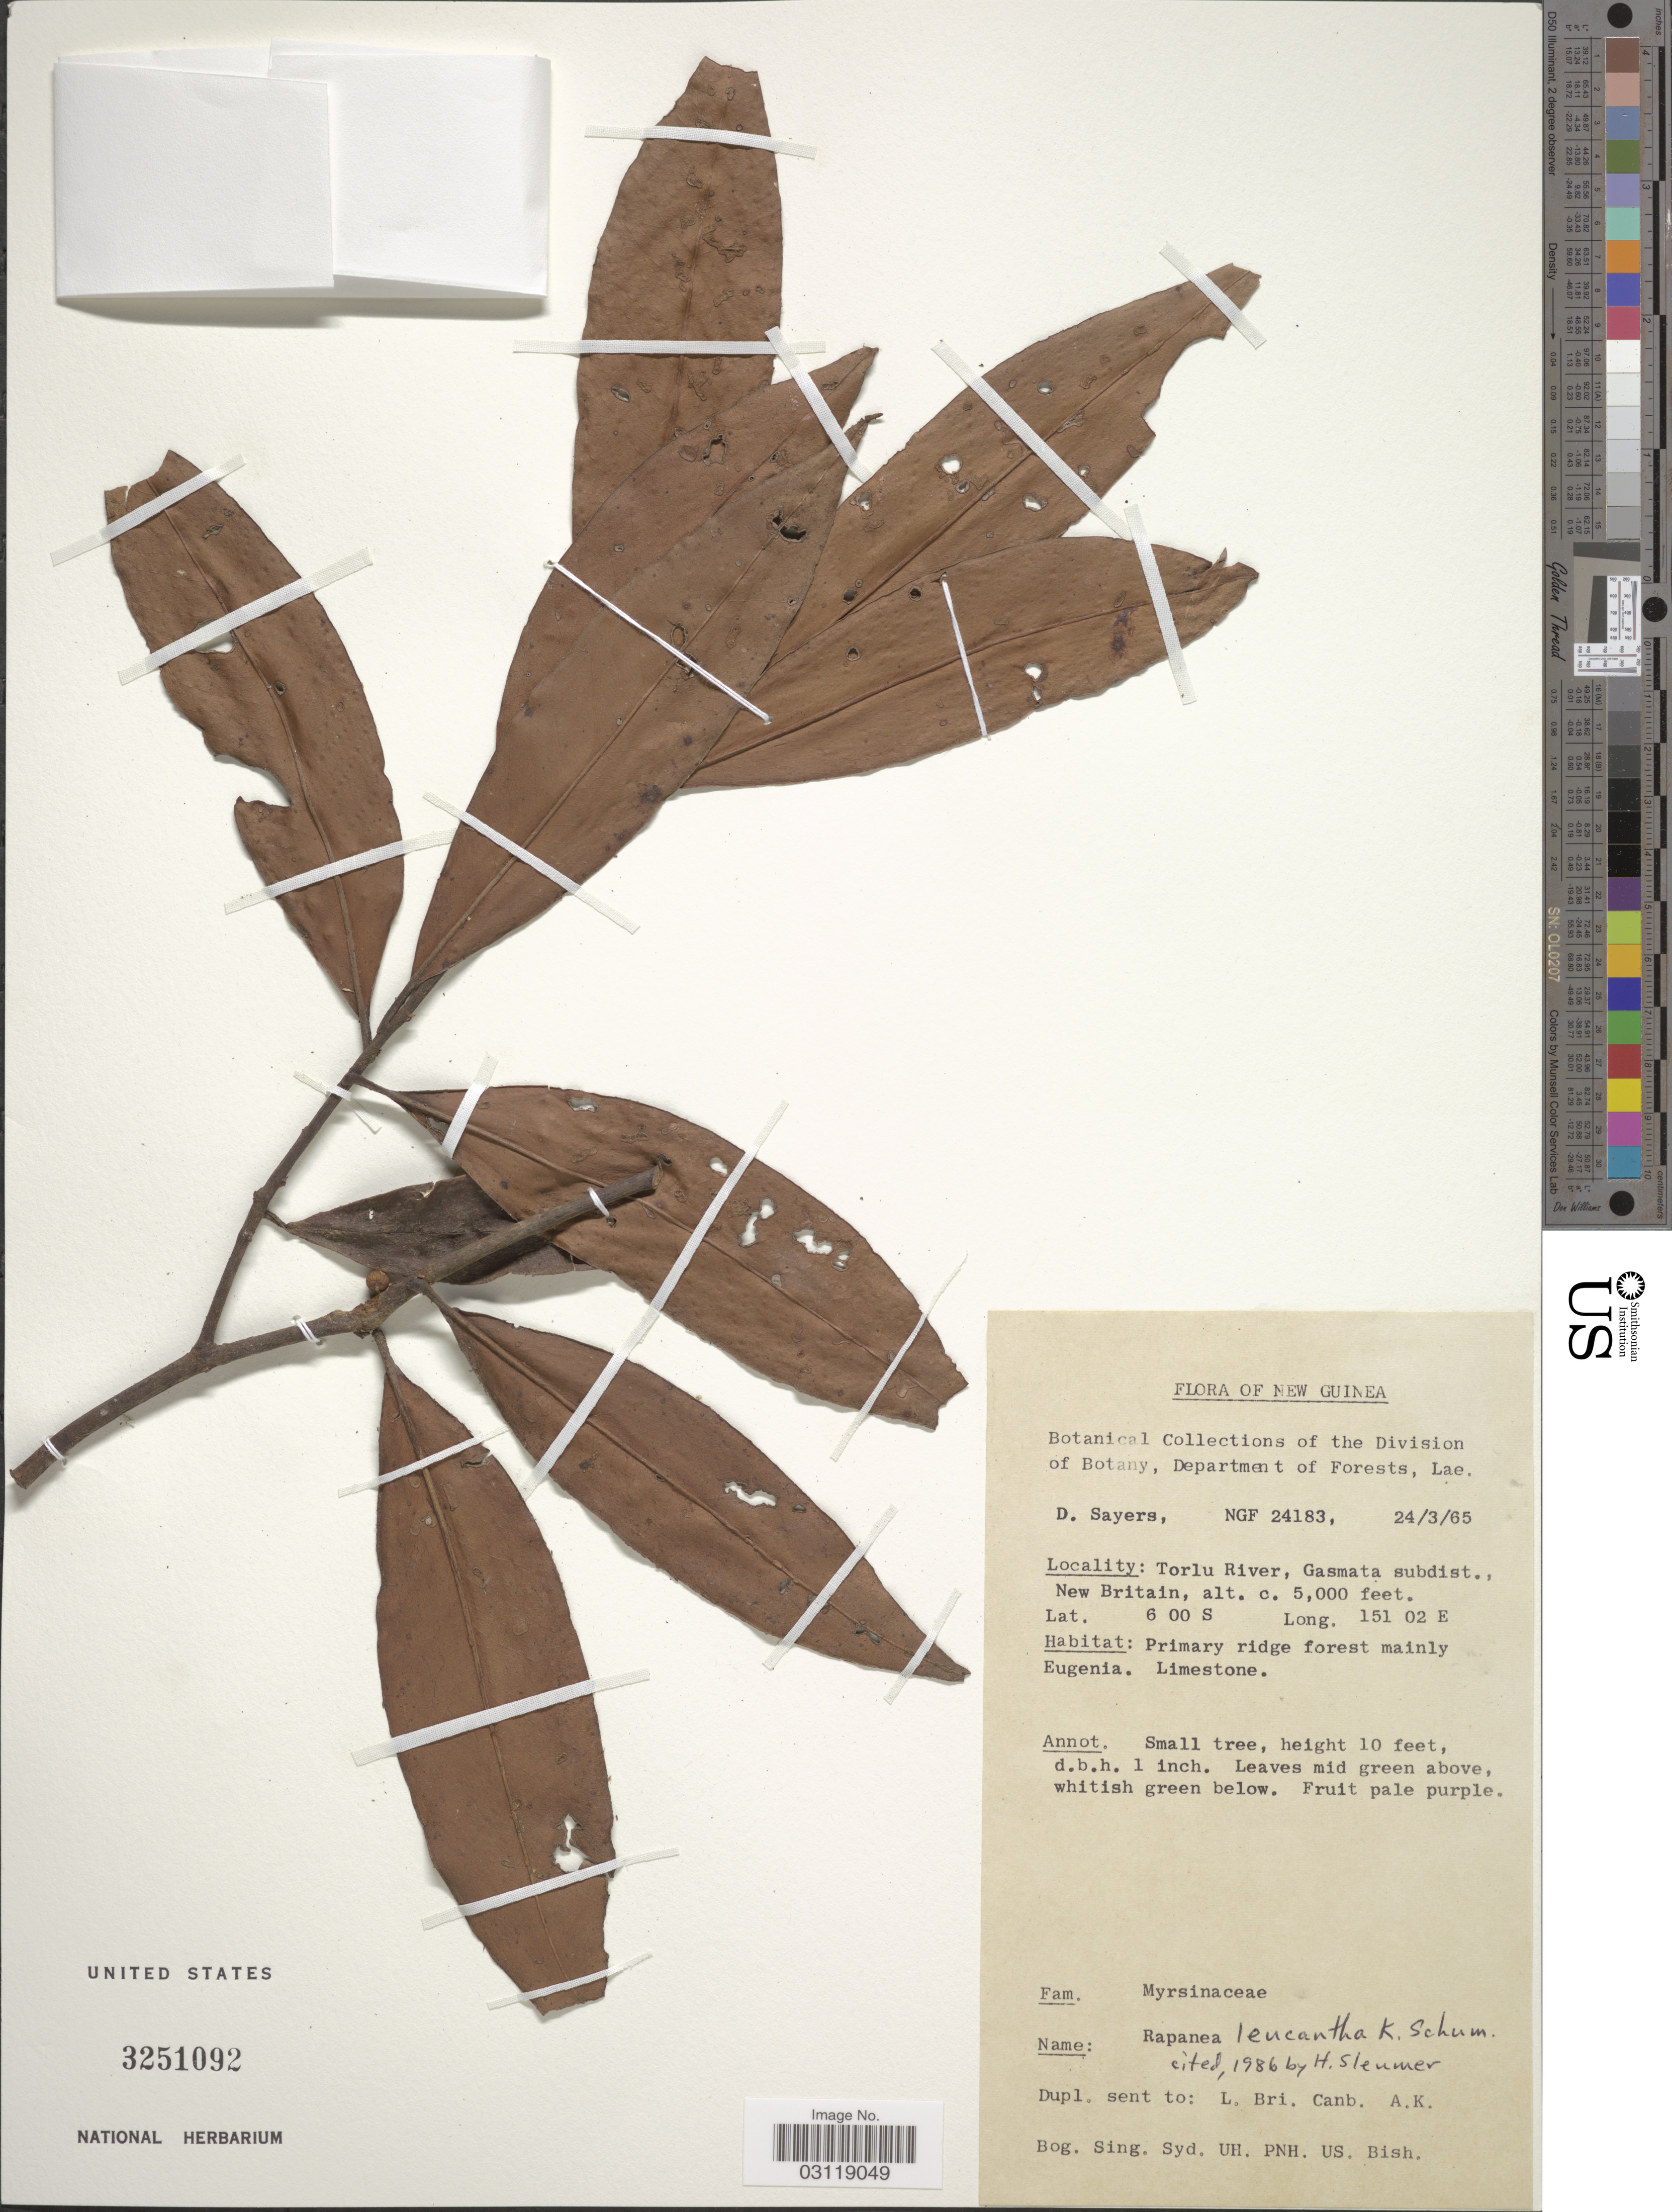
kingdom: Plantae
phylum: Tracheophyta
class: Magnoliopsida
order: Ericales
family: Primulaceae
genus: Rapanea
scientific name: Rapanea leucantha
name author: K. Schum.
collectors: D. Sayers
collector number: NGF24183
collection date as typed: Transcribed d/m/y: 24/3/65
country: Papua New Guinea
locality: New Guinea. Torlu River, Gasmata subdist., New Britain.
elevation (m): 1524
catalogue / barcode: US 3251092